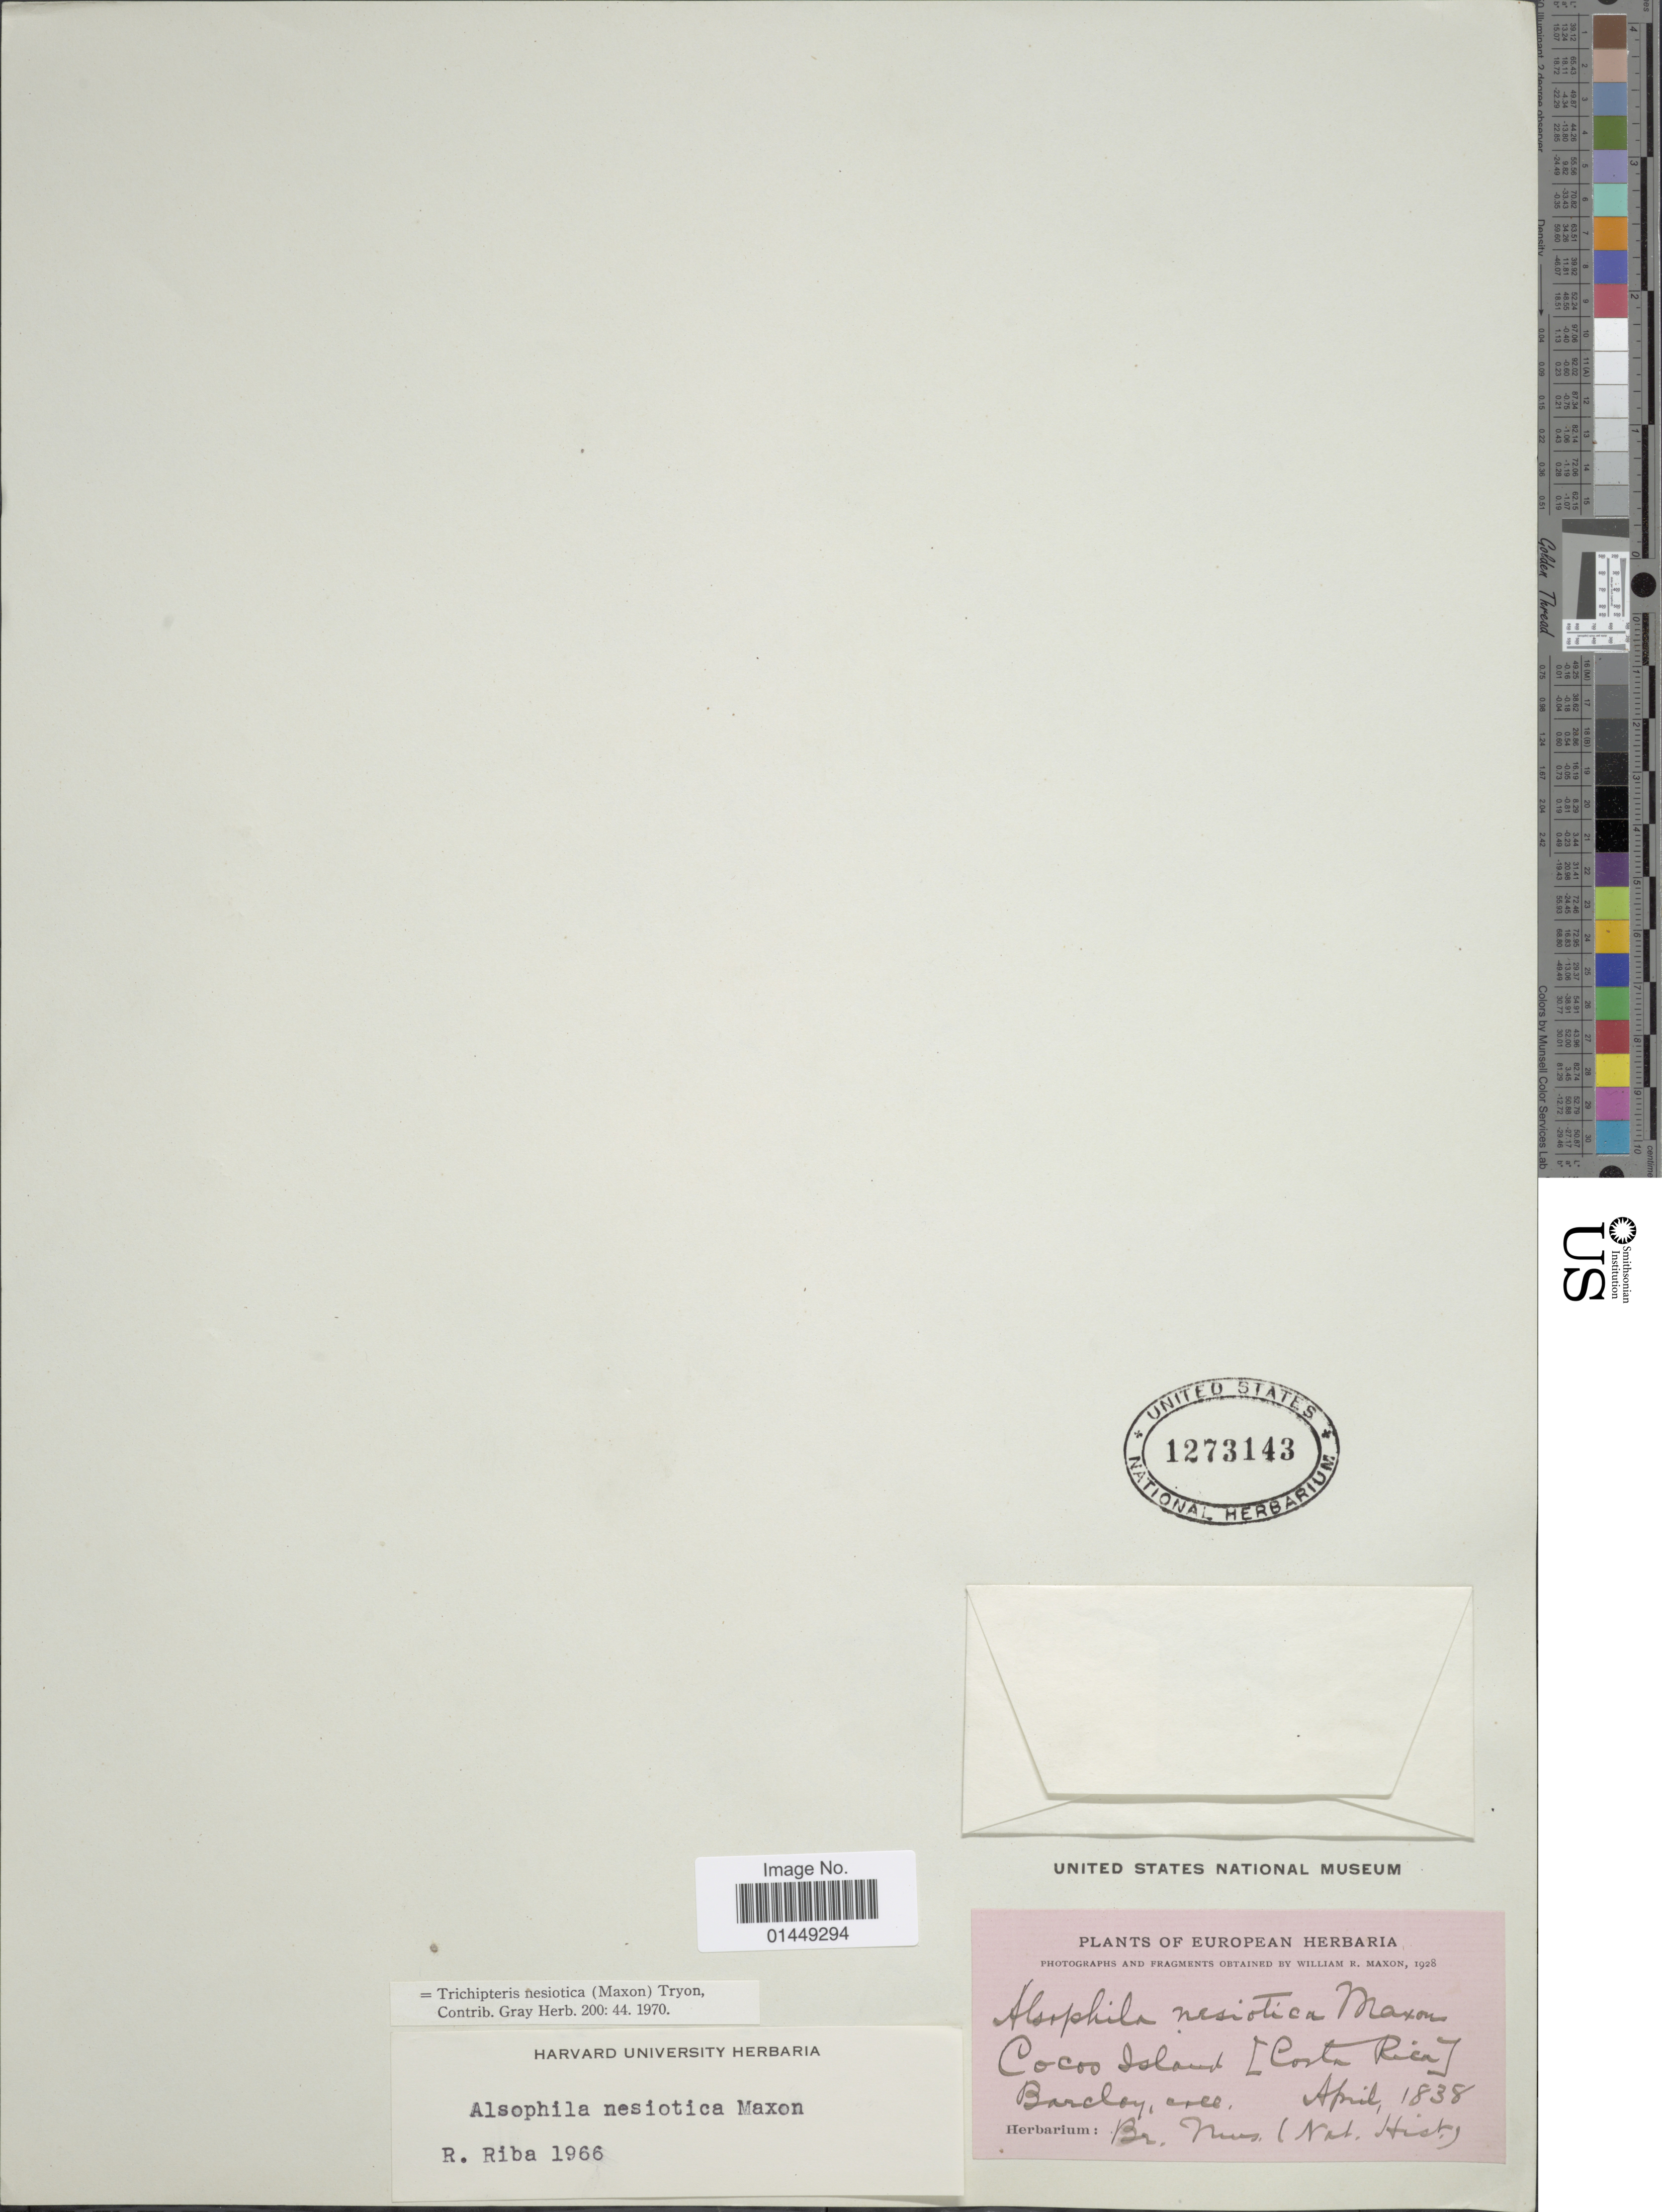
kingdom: Plantae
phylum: Tracheophyta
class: Polypodiopsida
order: Cyatheales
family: Cyatheaceae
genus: Cyathea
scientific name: Cyathea nesiotica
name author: (Maxon) Domin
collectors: -- Barclay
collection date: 1838-04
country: Costa Rica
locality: Cocos Island [Costa Rica]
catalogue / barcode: US 1273143